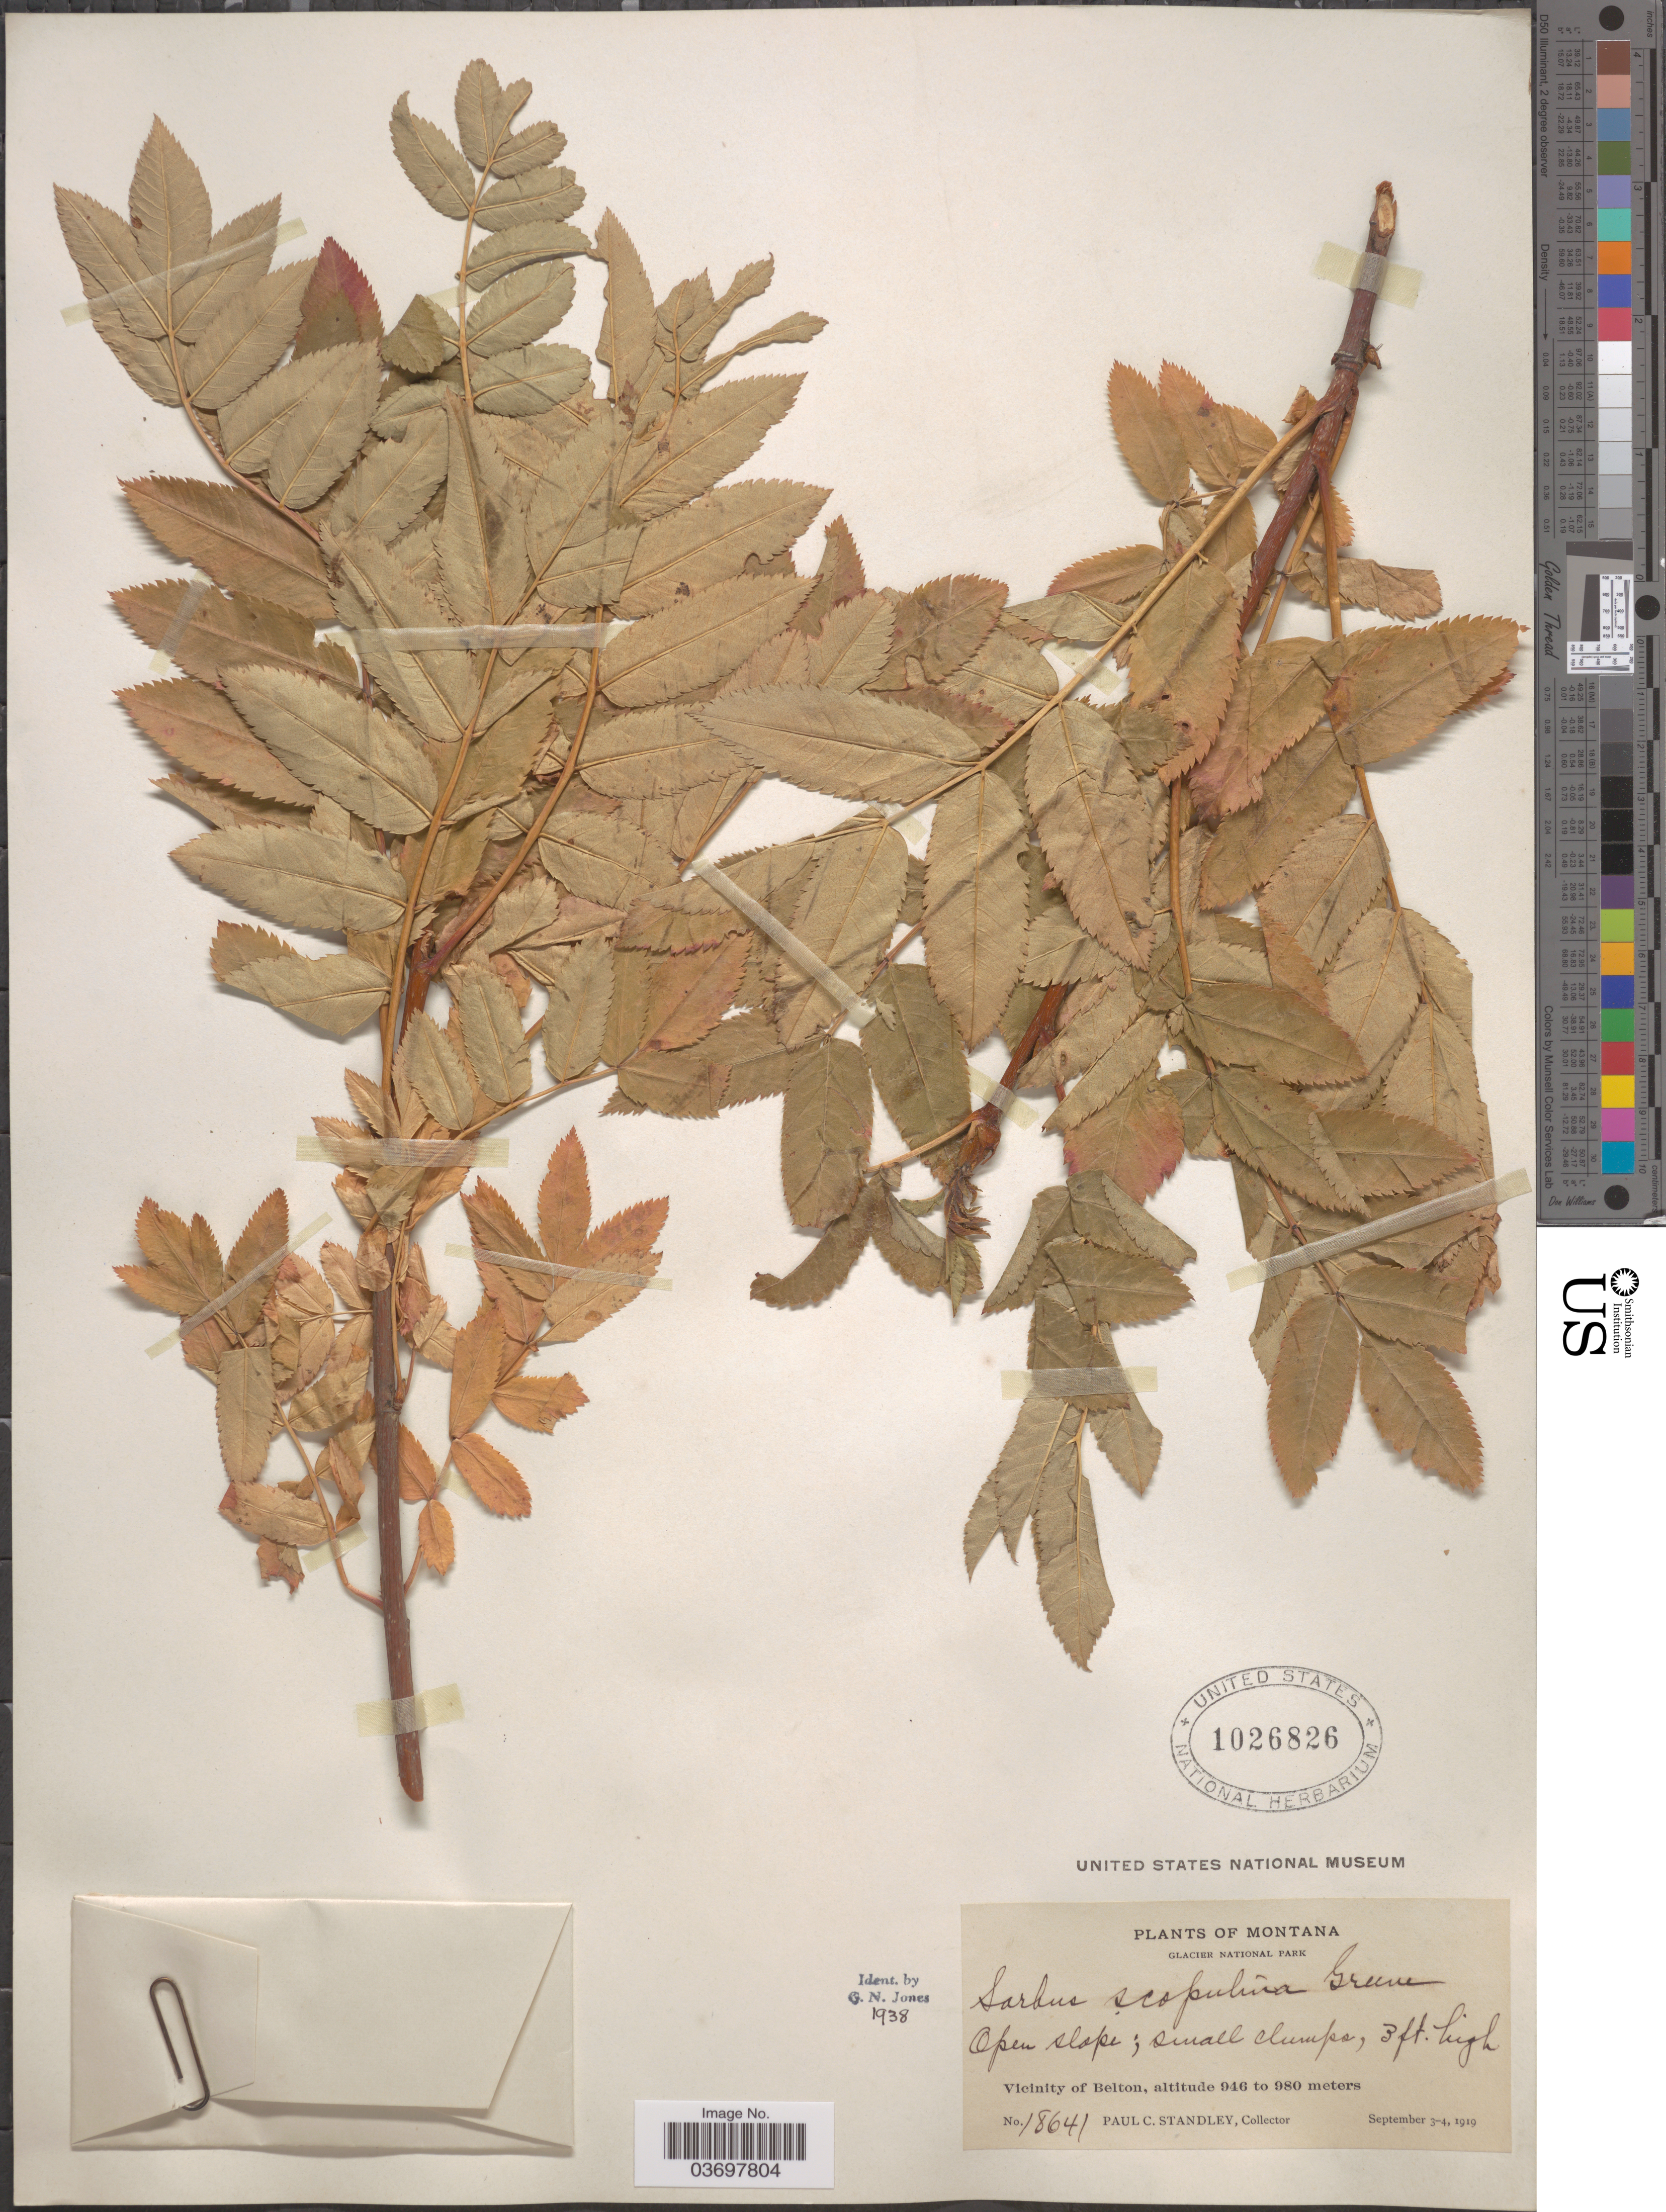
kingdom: Plantae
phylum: Tracheophyta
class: Magnoliopsida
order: Rosales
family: Rosaceae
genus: Sorbus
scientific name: Sorbus scopulina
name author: Greene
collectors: P. C. Standley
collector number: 18641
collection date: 1919-09-03/1919-09-04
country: United States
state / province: Montana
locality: Glacier National Park. Vicinity of Belton.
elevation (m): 946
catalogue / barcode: US 1026826